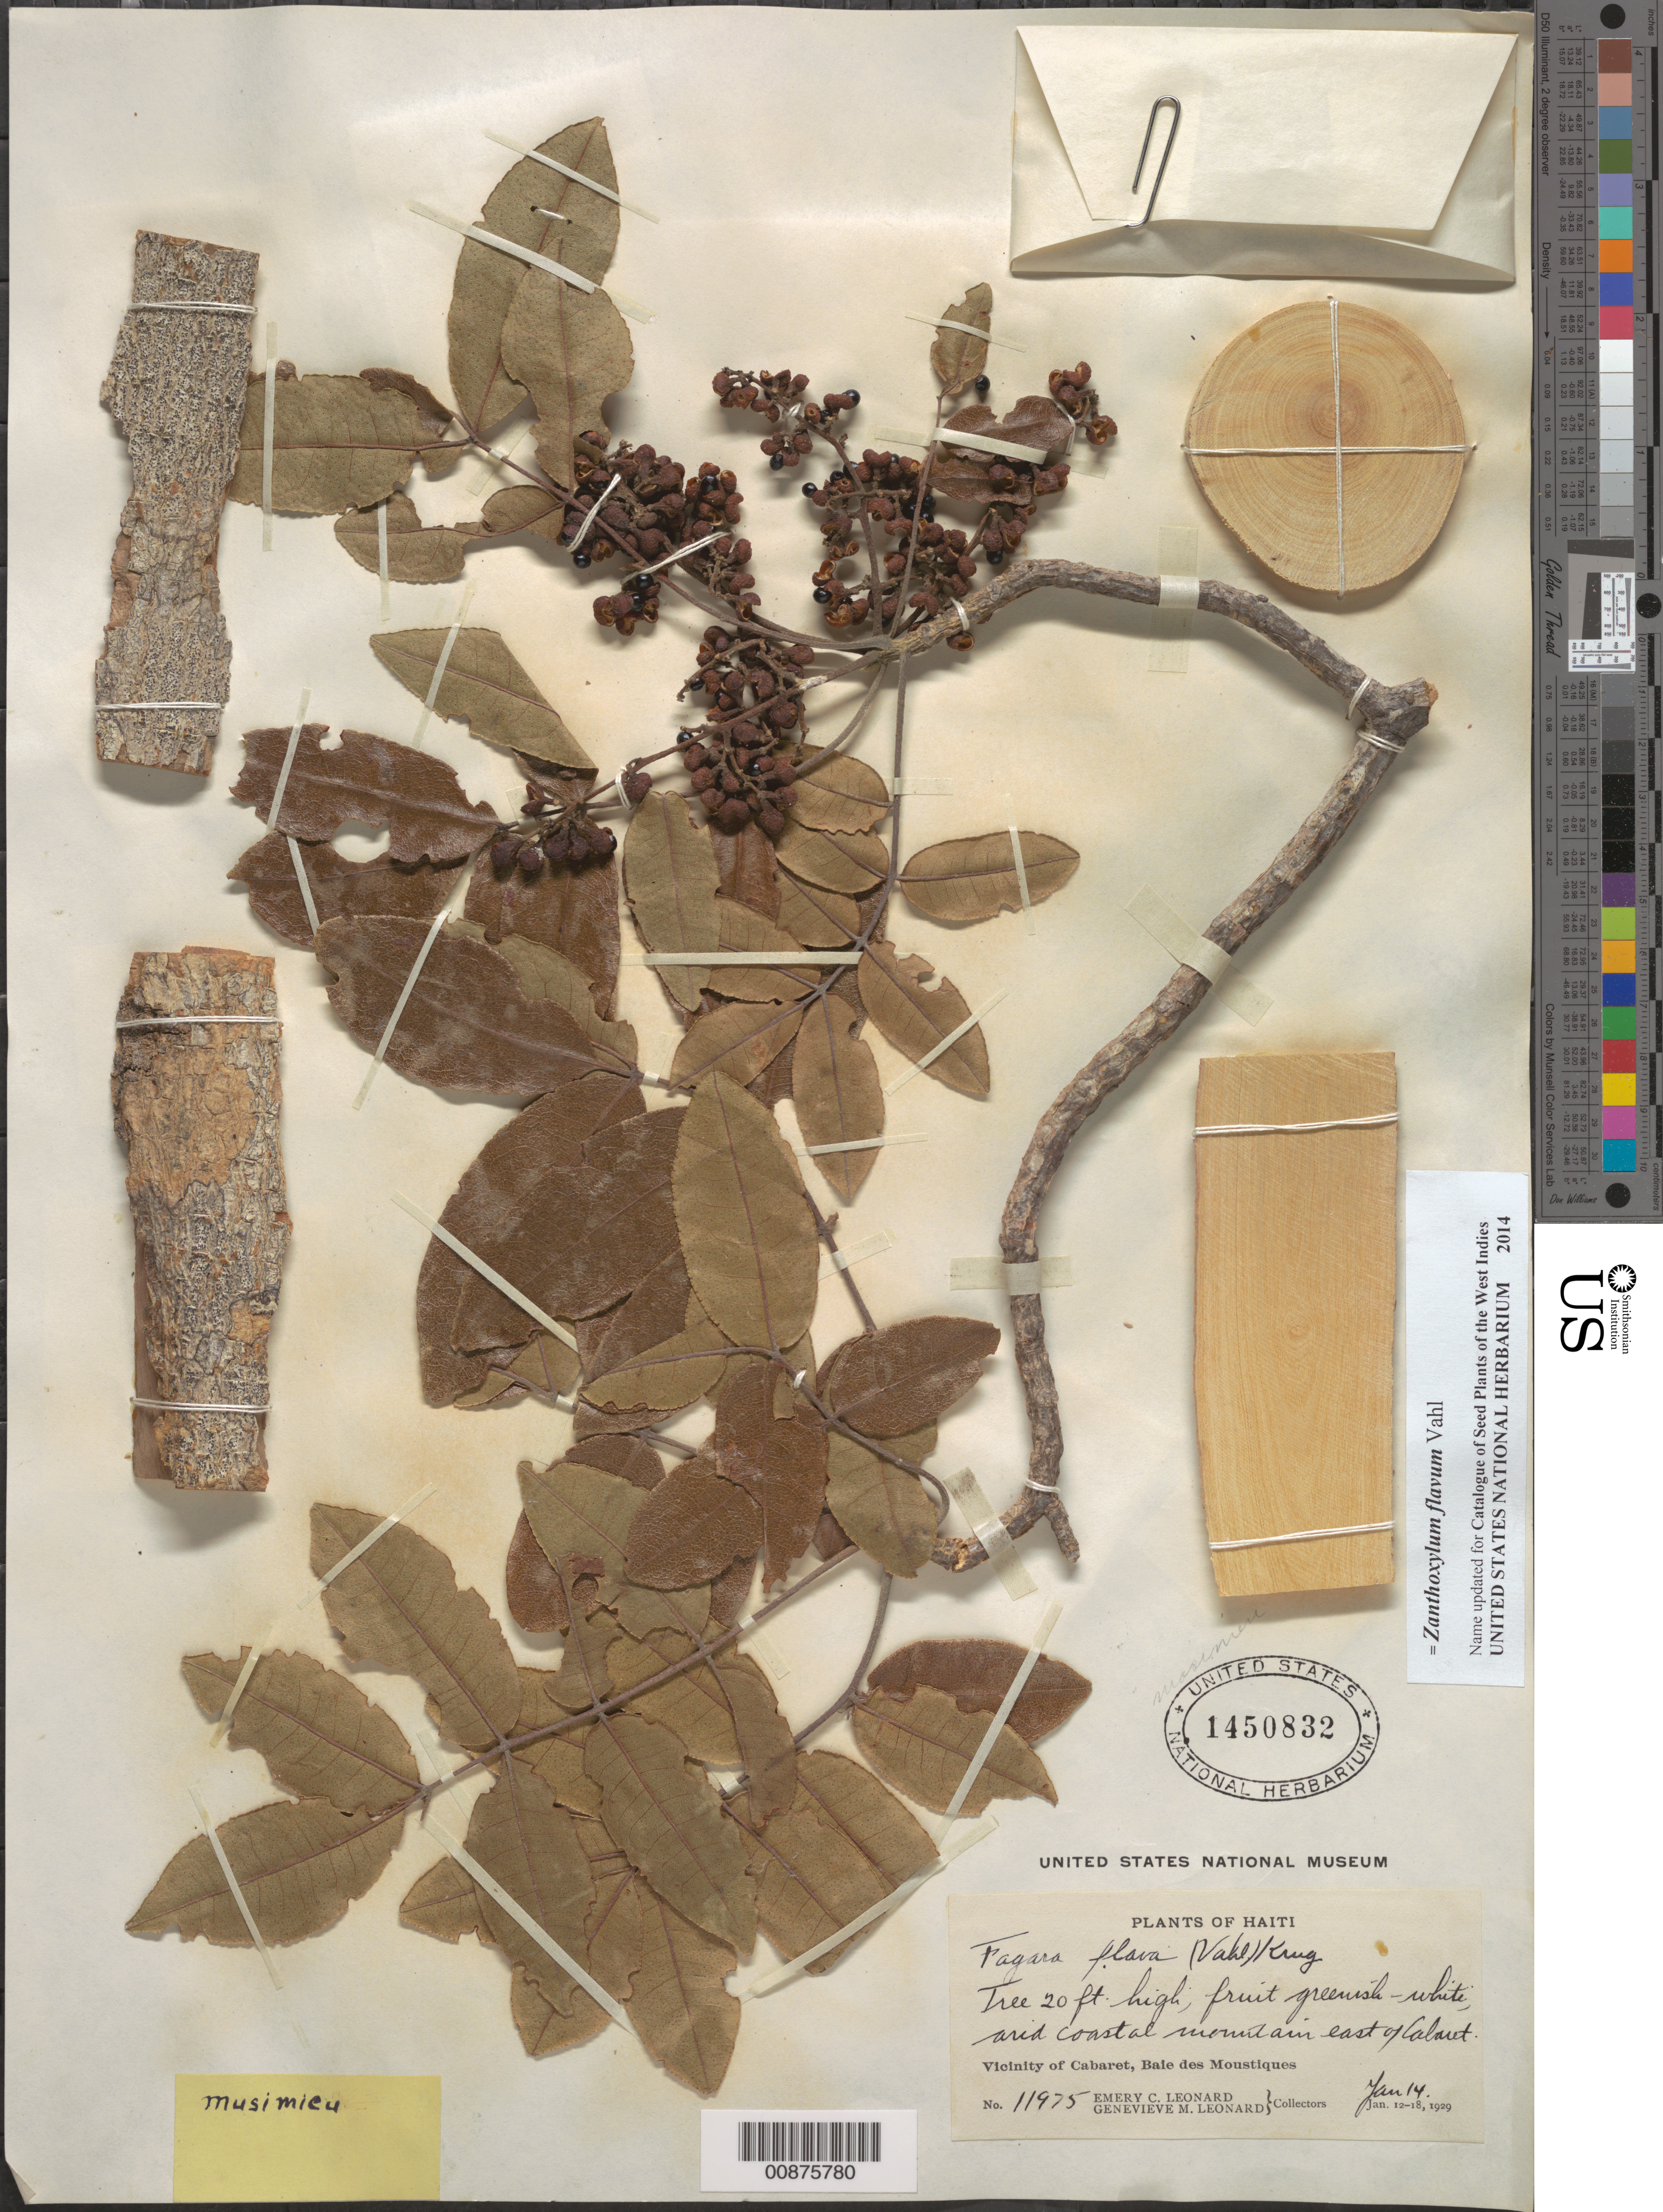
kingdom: Plantae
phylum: Tracheophyta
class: Magnoliopsida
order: Sapindales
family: Rutaceae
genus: Zanthoxylum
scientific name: Zanthoxylum flavum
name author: Vahl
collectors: E. C. Leonard & G. M. Leonard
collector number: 11975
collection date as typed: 14 Jan 1929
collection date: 1929-01-14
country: Haiti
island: Hispaniola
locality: Vicinity of Cabaret, Baie des Moustiques, E of city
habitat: Arid coastal mountain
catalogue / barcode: US 1450832